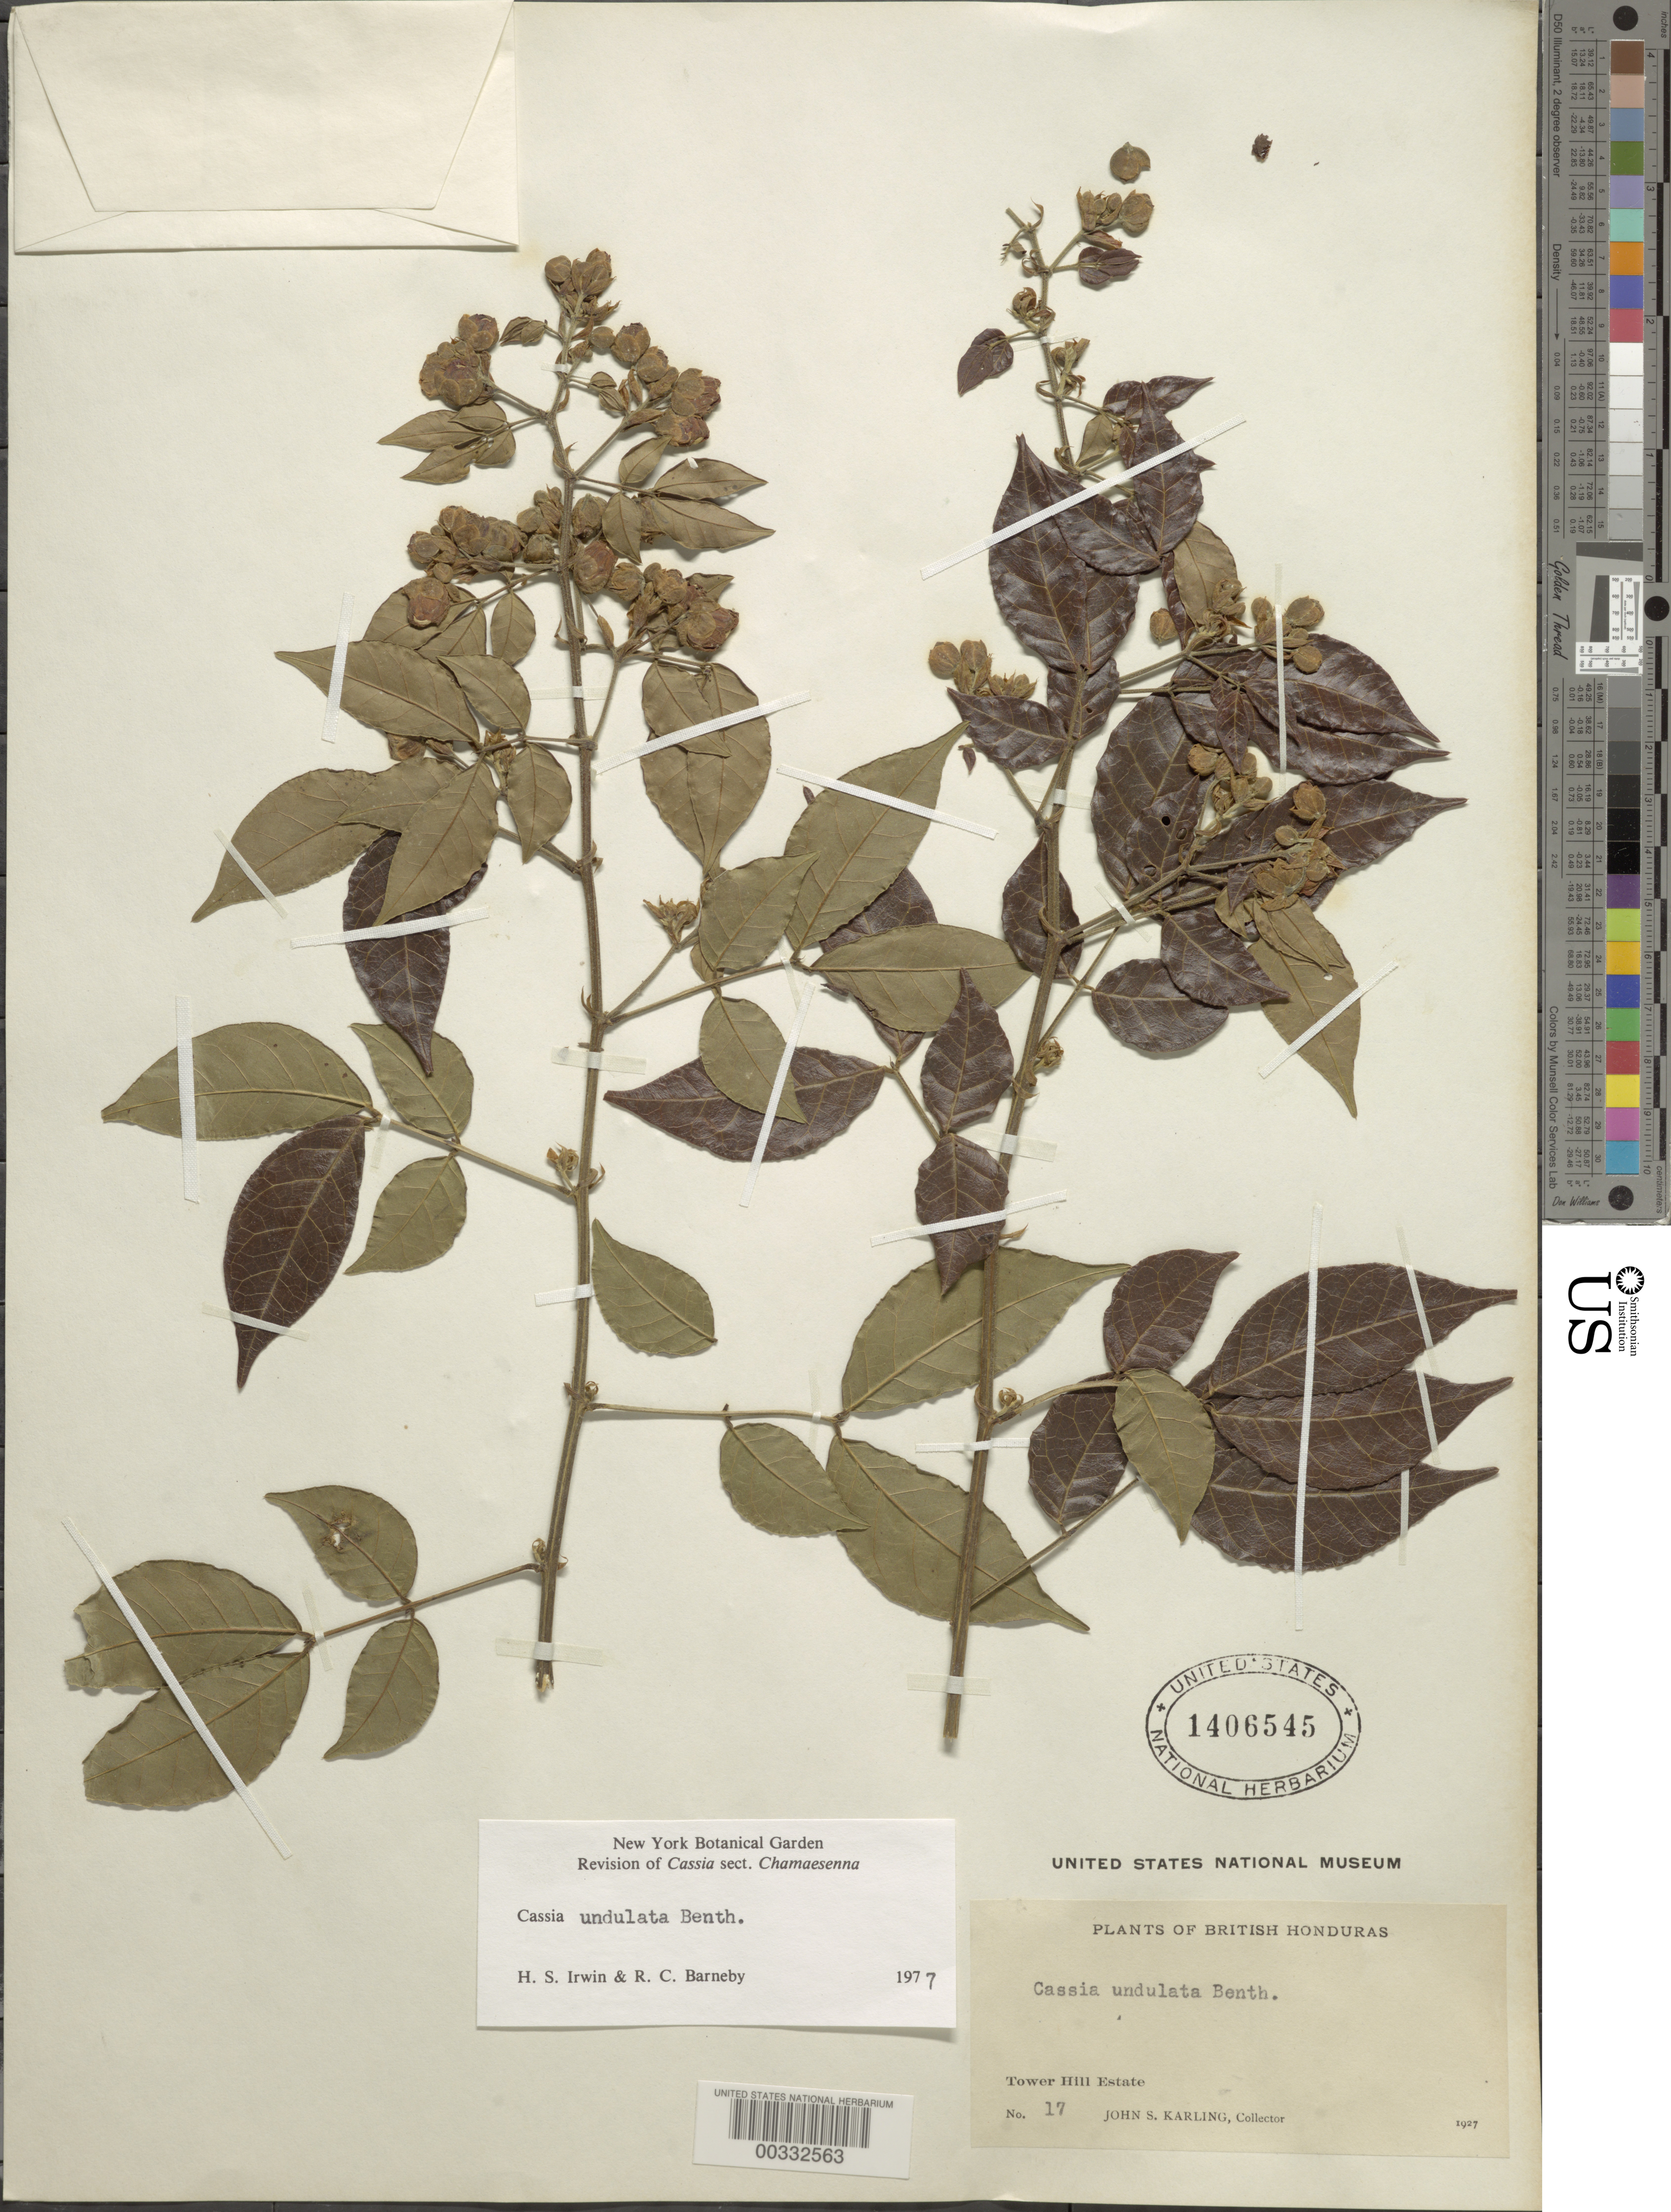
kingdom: Plantae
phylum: Tracheophyta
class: Magnoliopsida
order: Fabales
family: Fabaceae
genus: Senna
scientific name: Senna undulata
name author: (Benth.) H.S. Irwin & Barneby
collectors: J. Karling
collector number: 17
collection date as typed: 1927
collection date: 1927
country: Belize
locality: Tower Hill Estate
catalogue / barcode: US 1406545